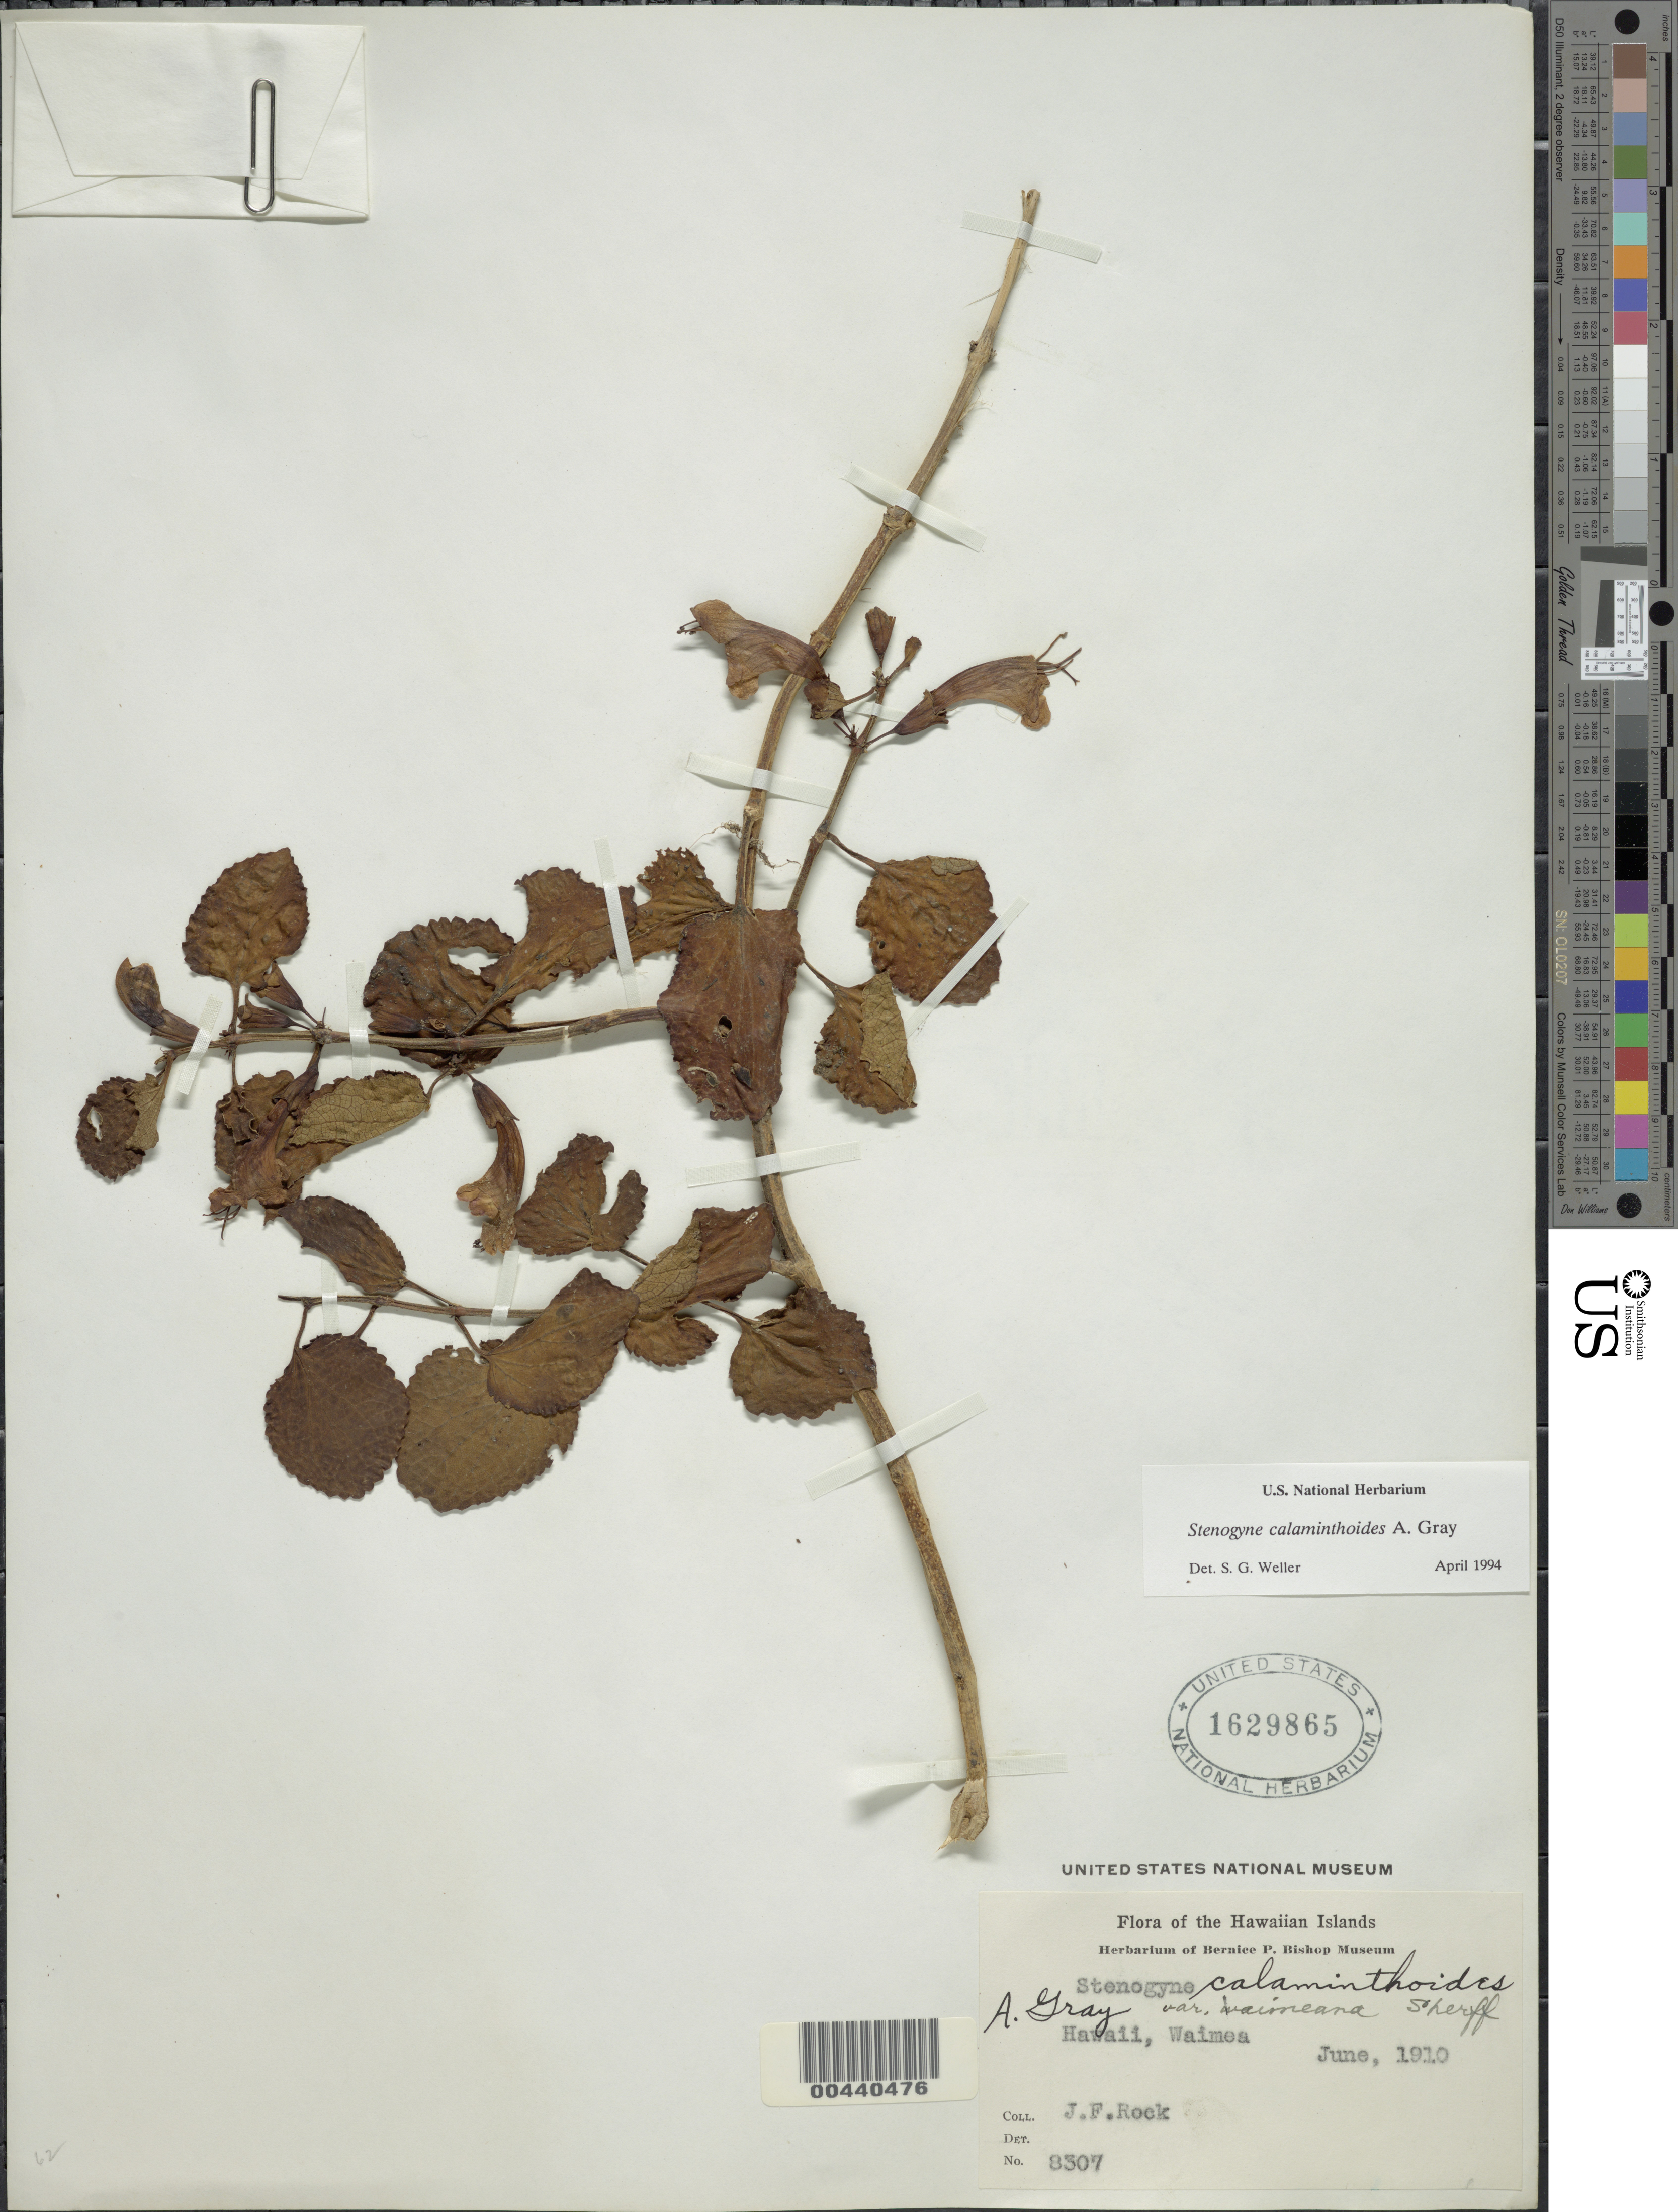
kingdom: Plantae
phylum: Tracheophyta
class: Magnoliopsida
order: Lamiales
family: Lamiaceae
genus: Stenogyne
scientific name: Stenogyne calaminthoides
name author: A. Gray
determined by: Weller, Stephen G., (UNITED STATES)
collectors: J. F. Rock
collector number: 8307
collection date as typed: Jun 1910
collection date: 1910-06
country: United States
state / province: Hawaii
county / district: Hawaii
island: Hawaii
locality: Waimea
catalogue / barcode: US 1629865